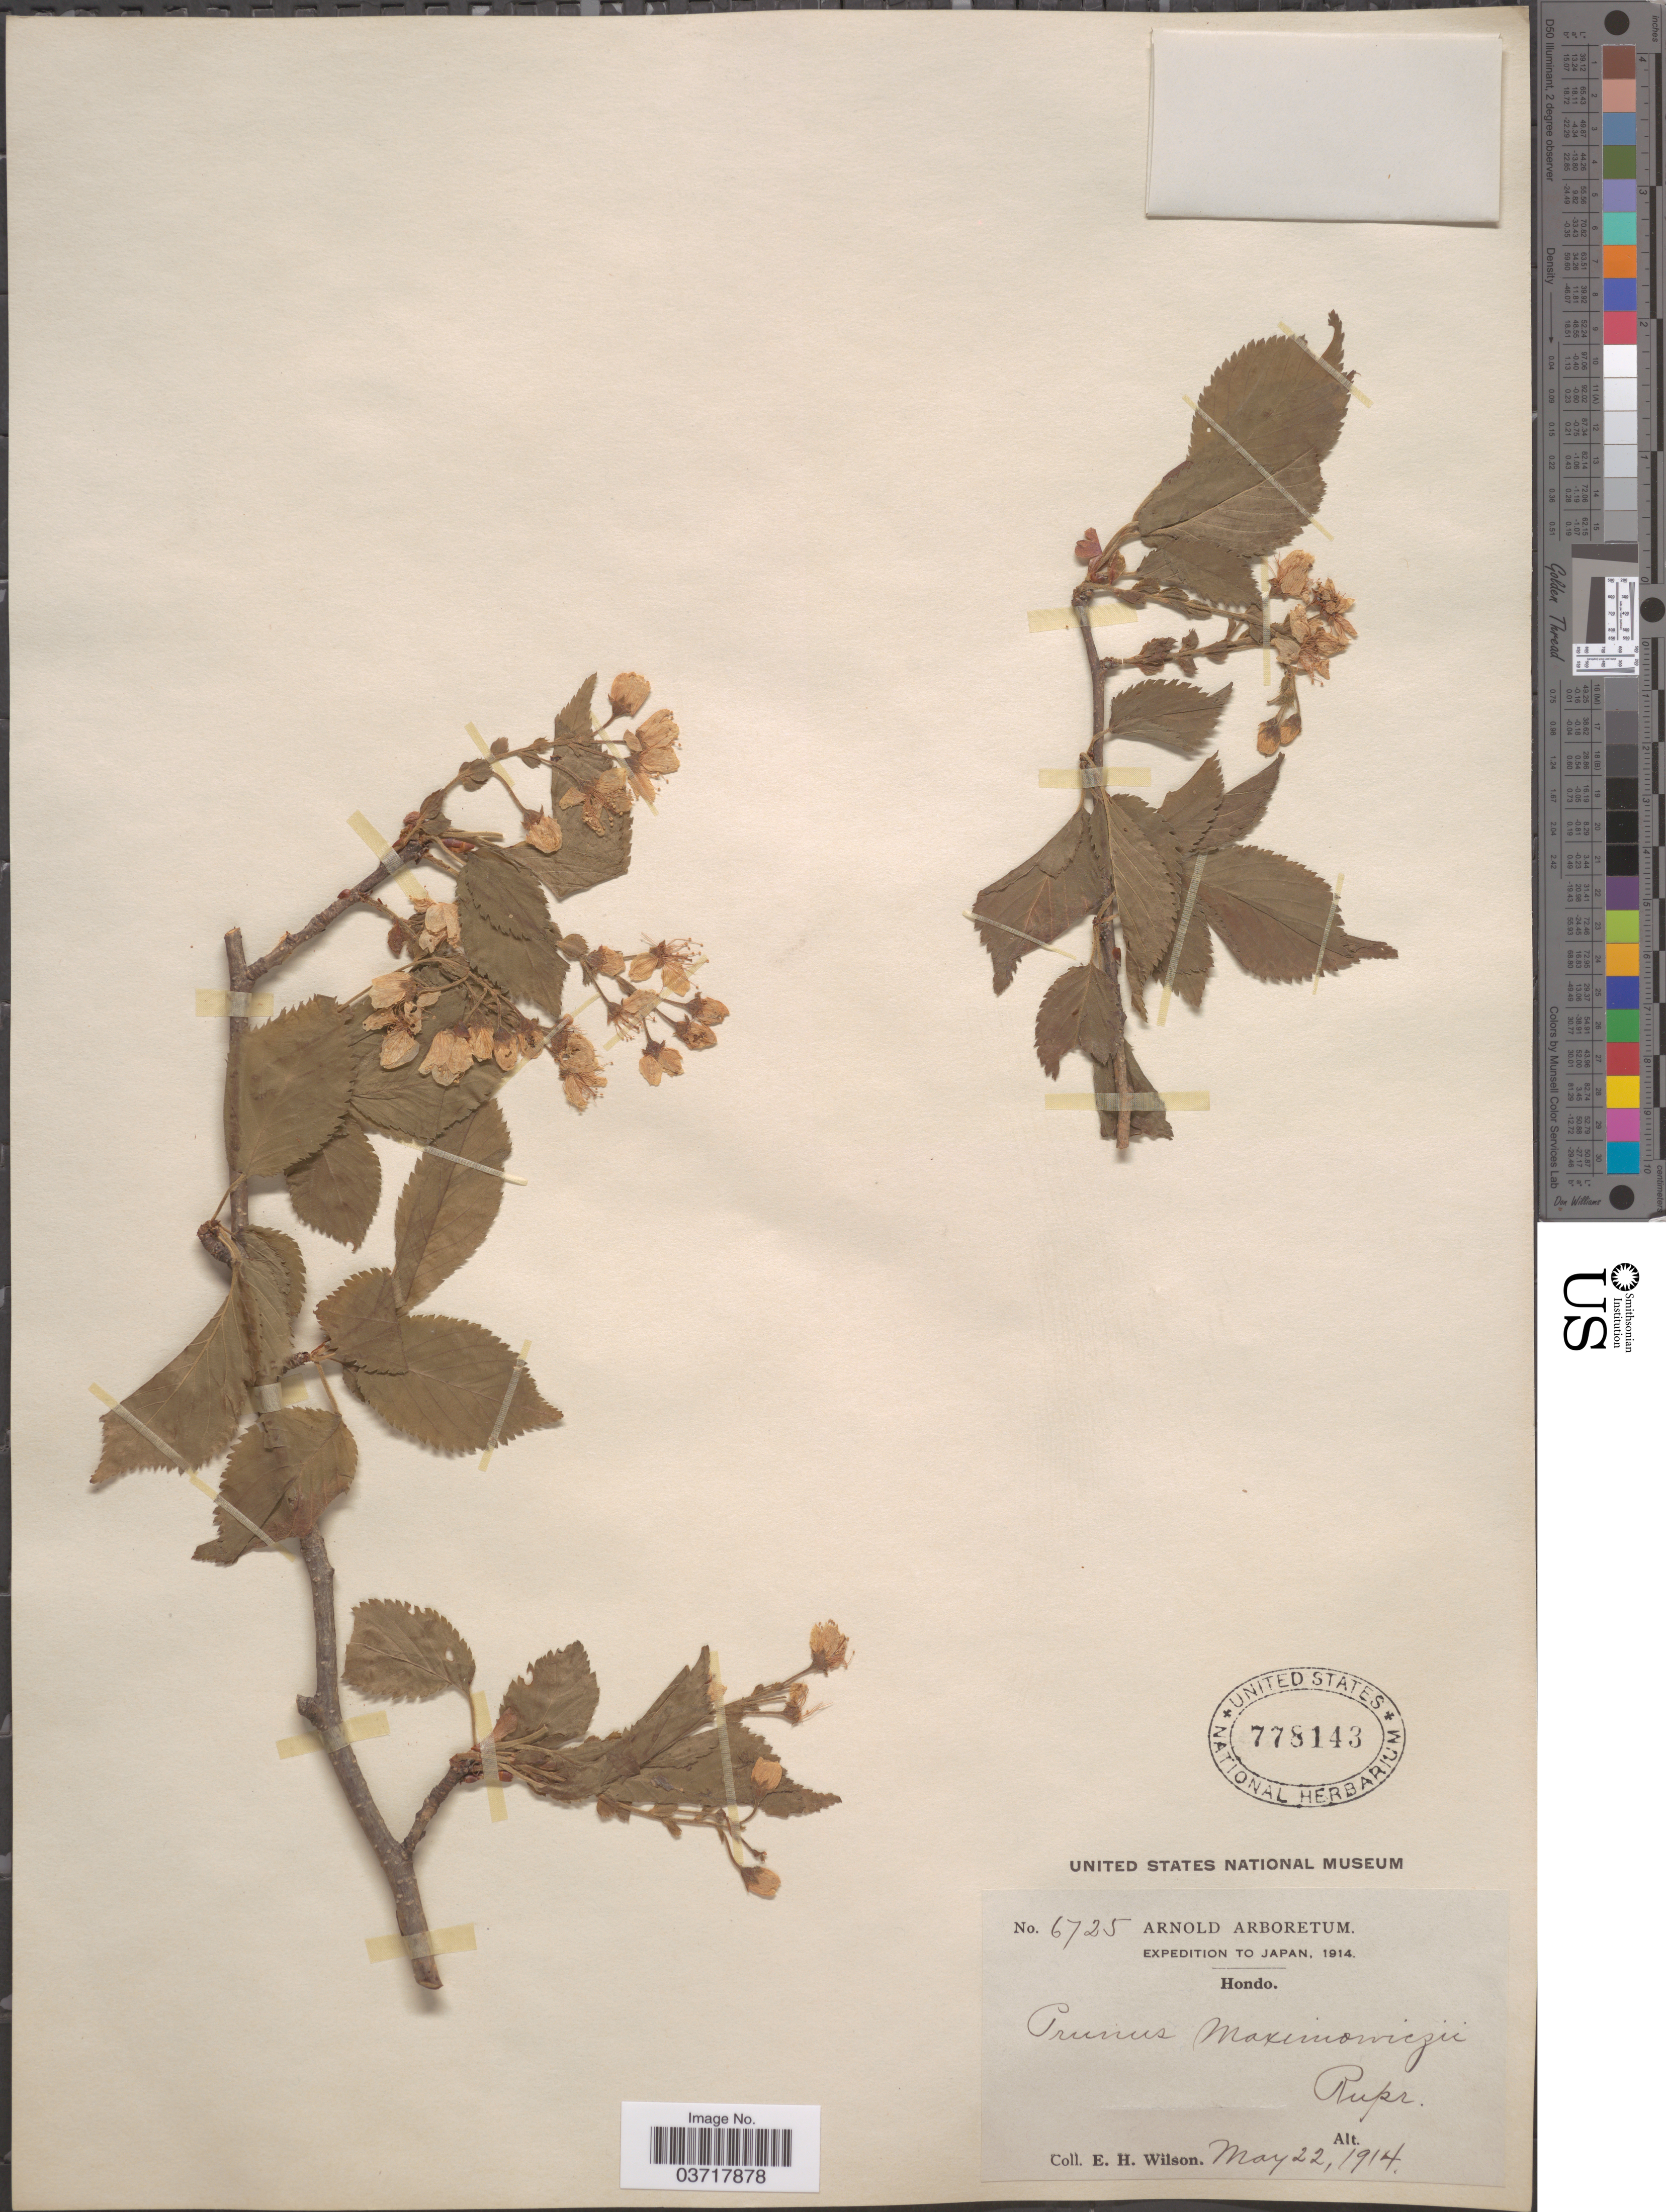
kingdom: Plantae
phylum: Tracheophyta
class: Magnoliopsida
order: Rosales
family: Rosaceae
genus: Prunus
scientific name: Prunus maximowiczii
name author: Rupr.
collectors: E. Wilson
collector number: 6725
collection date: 1914-05-22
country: Japan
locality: Hondo.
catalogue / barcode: US 778143